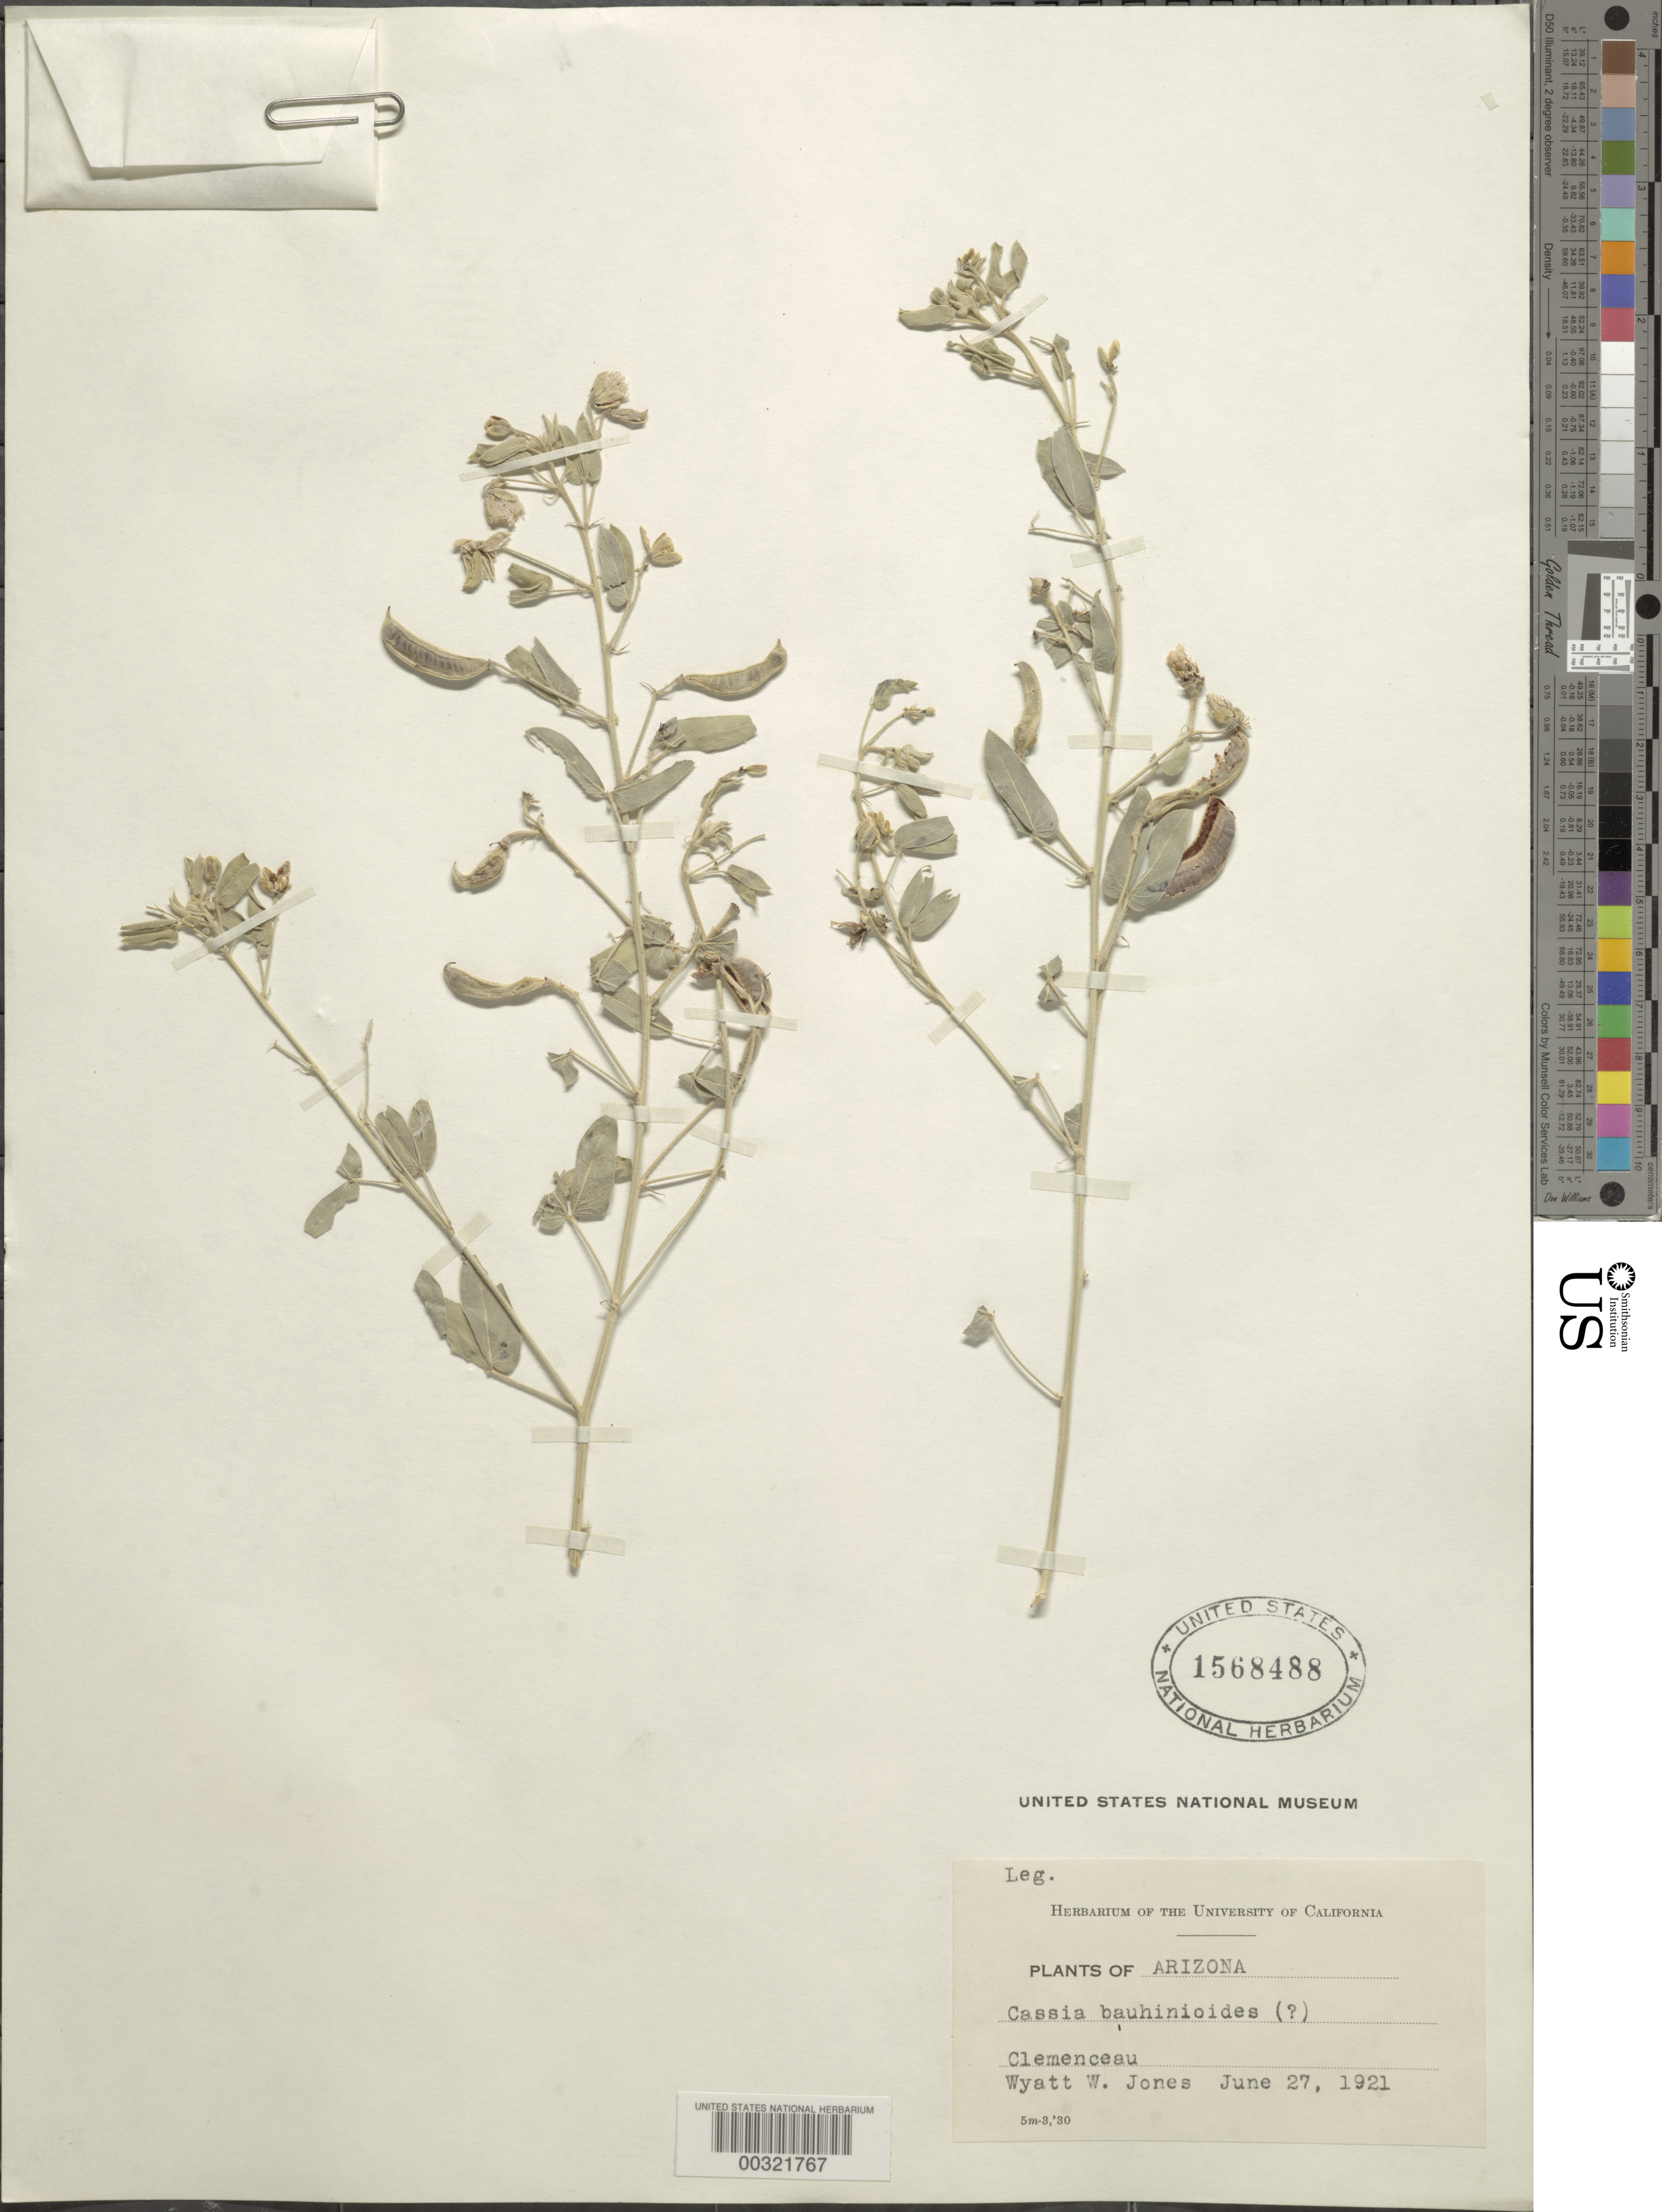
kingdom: Plantae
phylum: Tracheophyta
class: Magnoliopsida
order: Fabales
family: Fabaceae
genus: Senna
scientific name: Senna bauhinioides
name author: (A. Gray) H.S. Irwin & Barneby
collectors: W. W. Jones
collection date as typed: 27 Jun 1921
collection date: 1921-06-27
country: United States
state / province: Arizona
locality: Clemenceau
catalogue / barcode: US 1568488